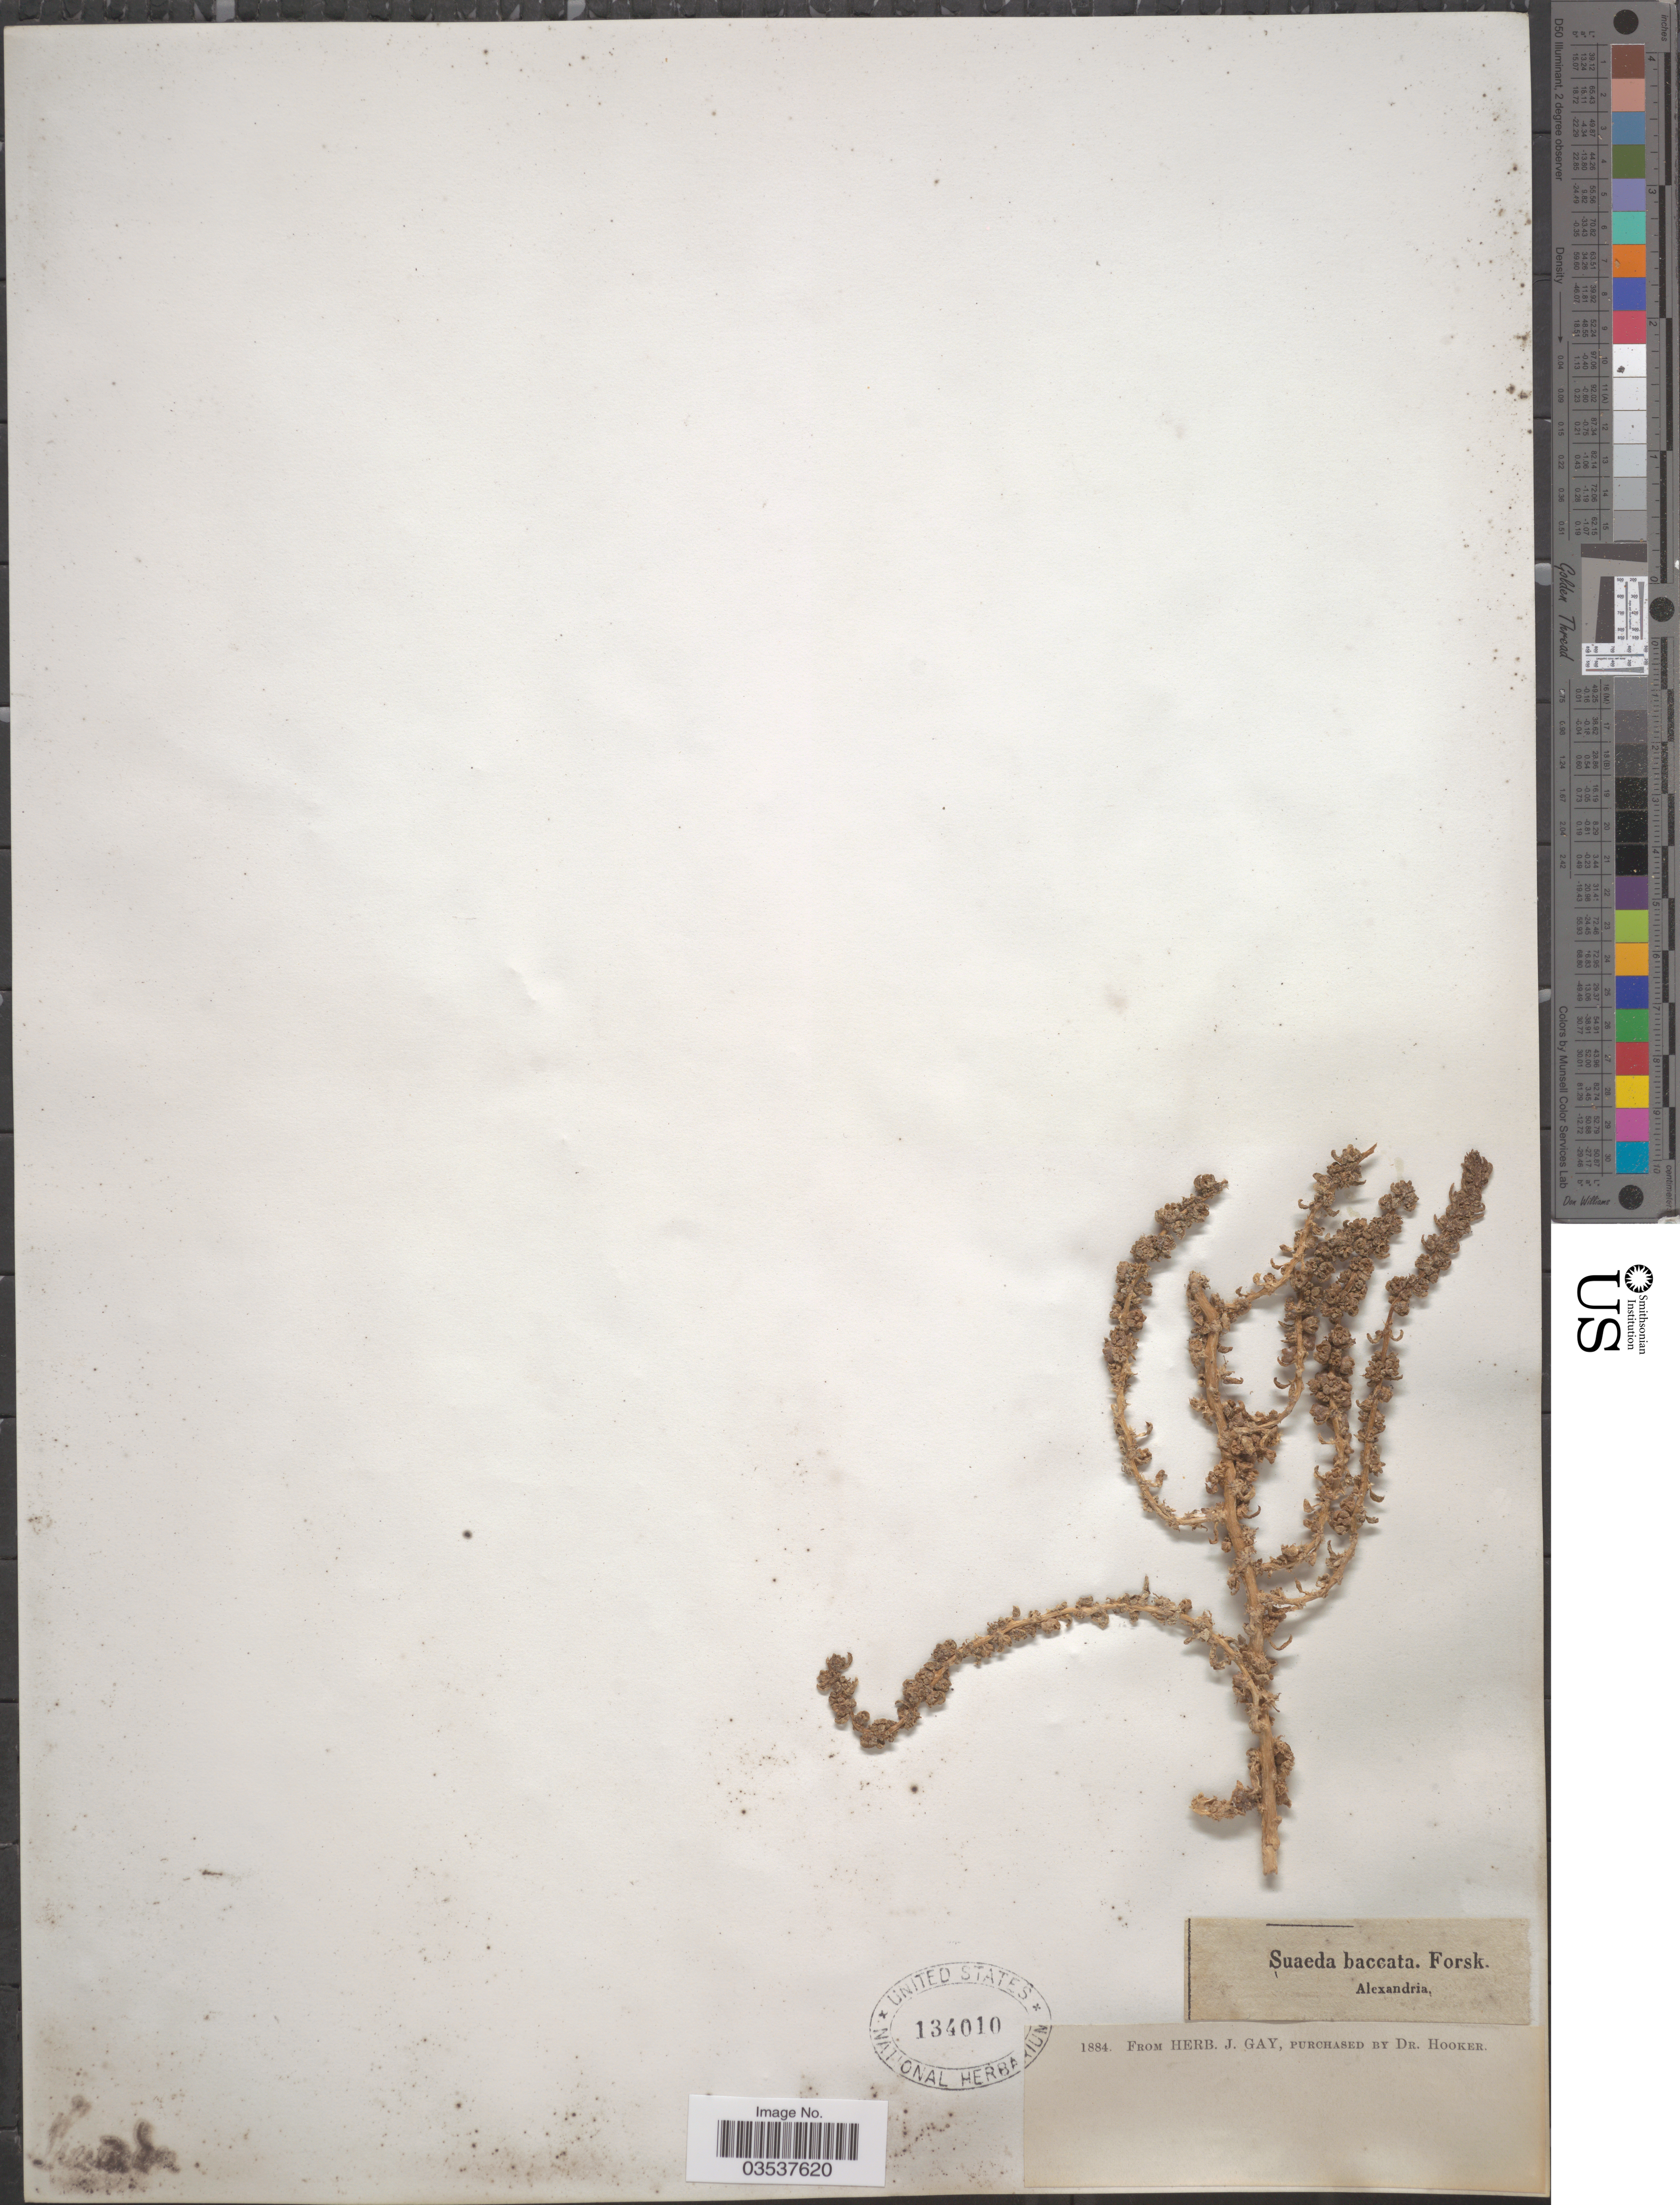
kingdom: Plantae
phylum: Tracheophyta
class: Magnoliopsida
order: Caryophyllales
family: Amaranthaceae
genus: Suaeda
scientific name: Suaeda aegyptiaca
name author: (Hasselq.) Zohary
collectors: ex herb. J. Gay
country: Egypt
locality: Alexandria.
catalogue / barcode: US 134010